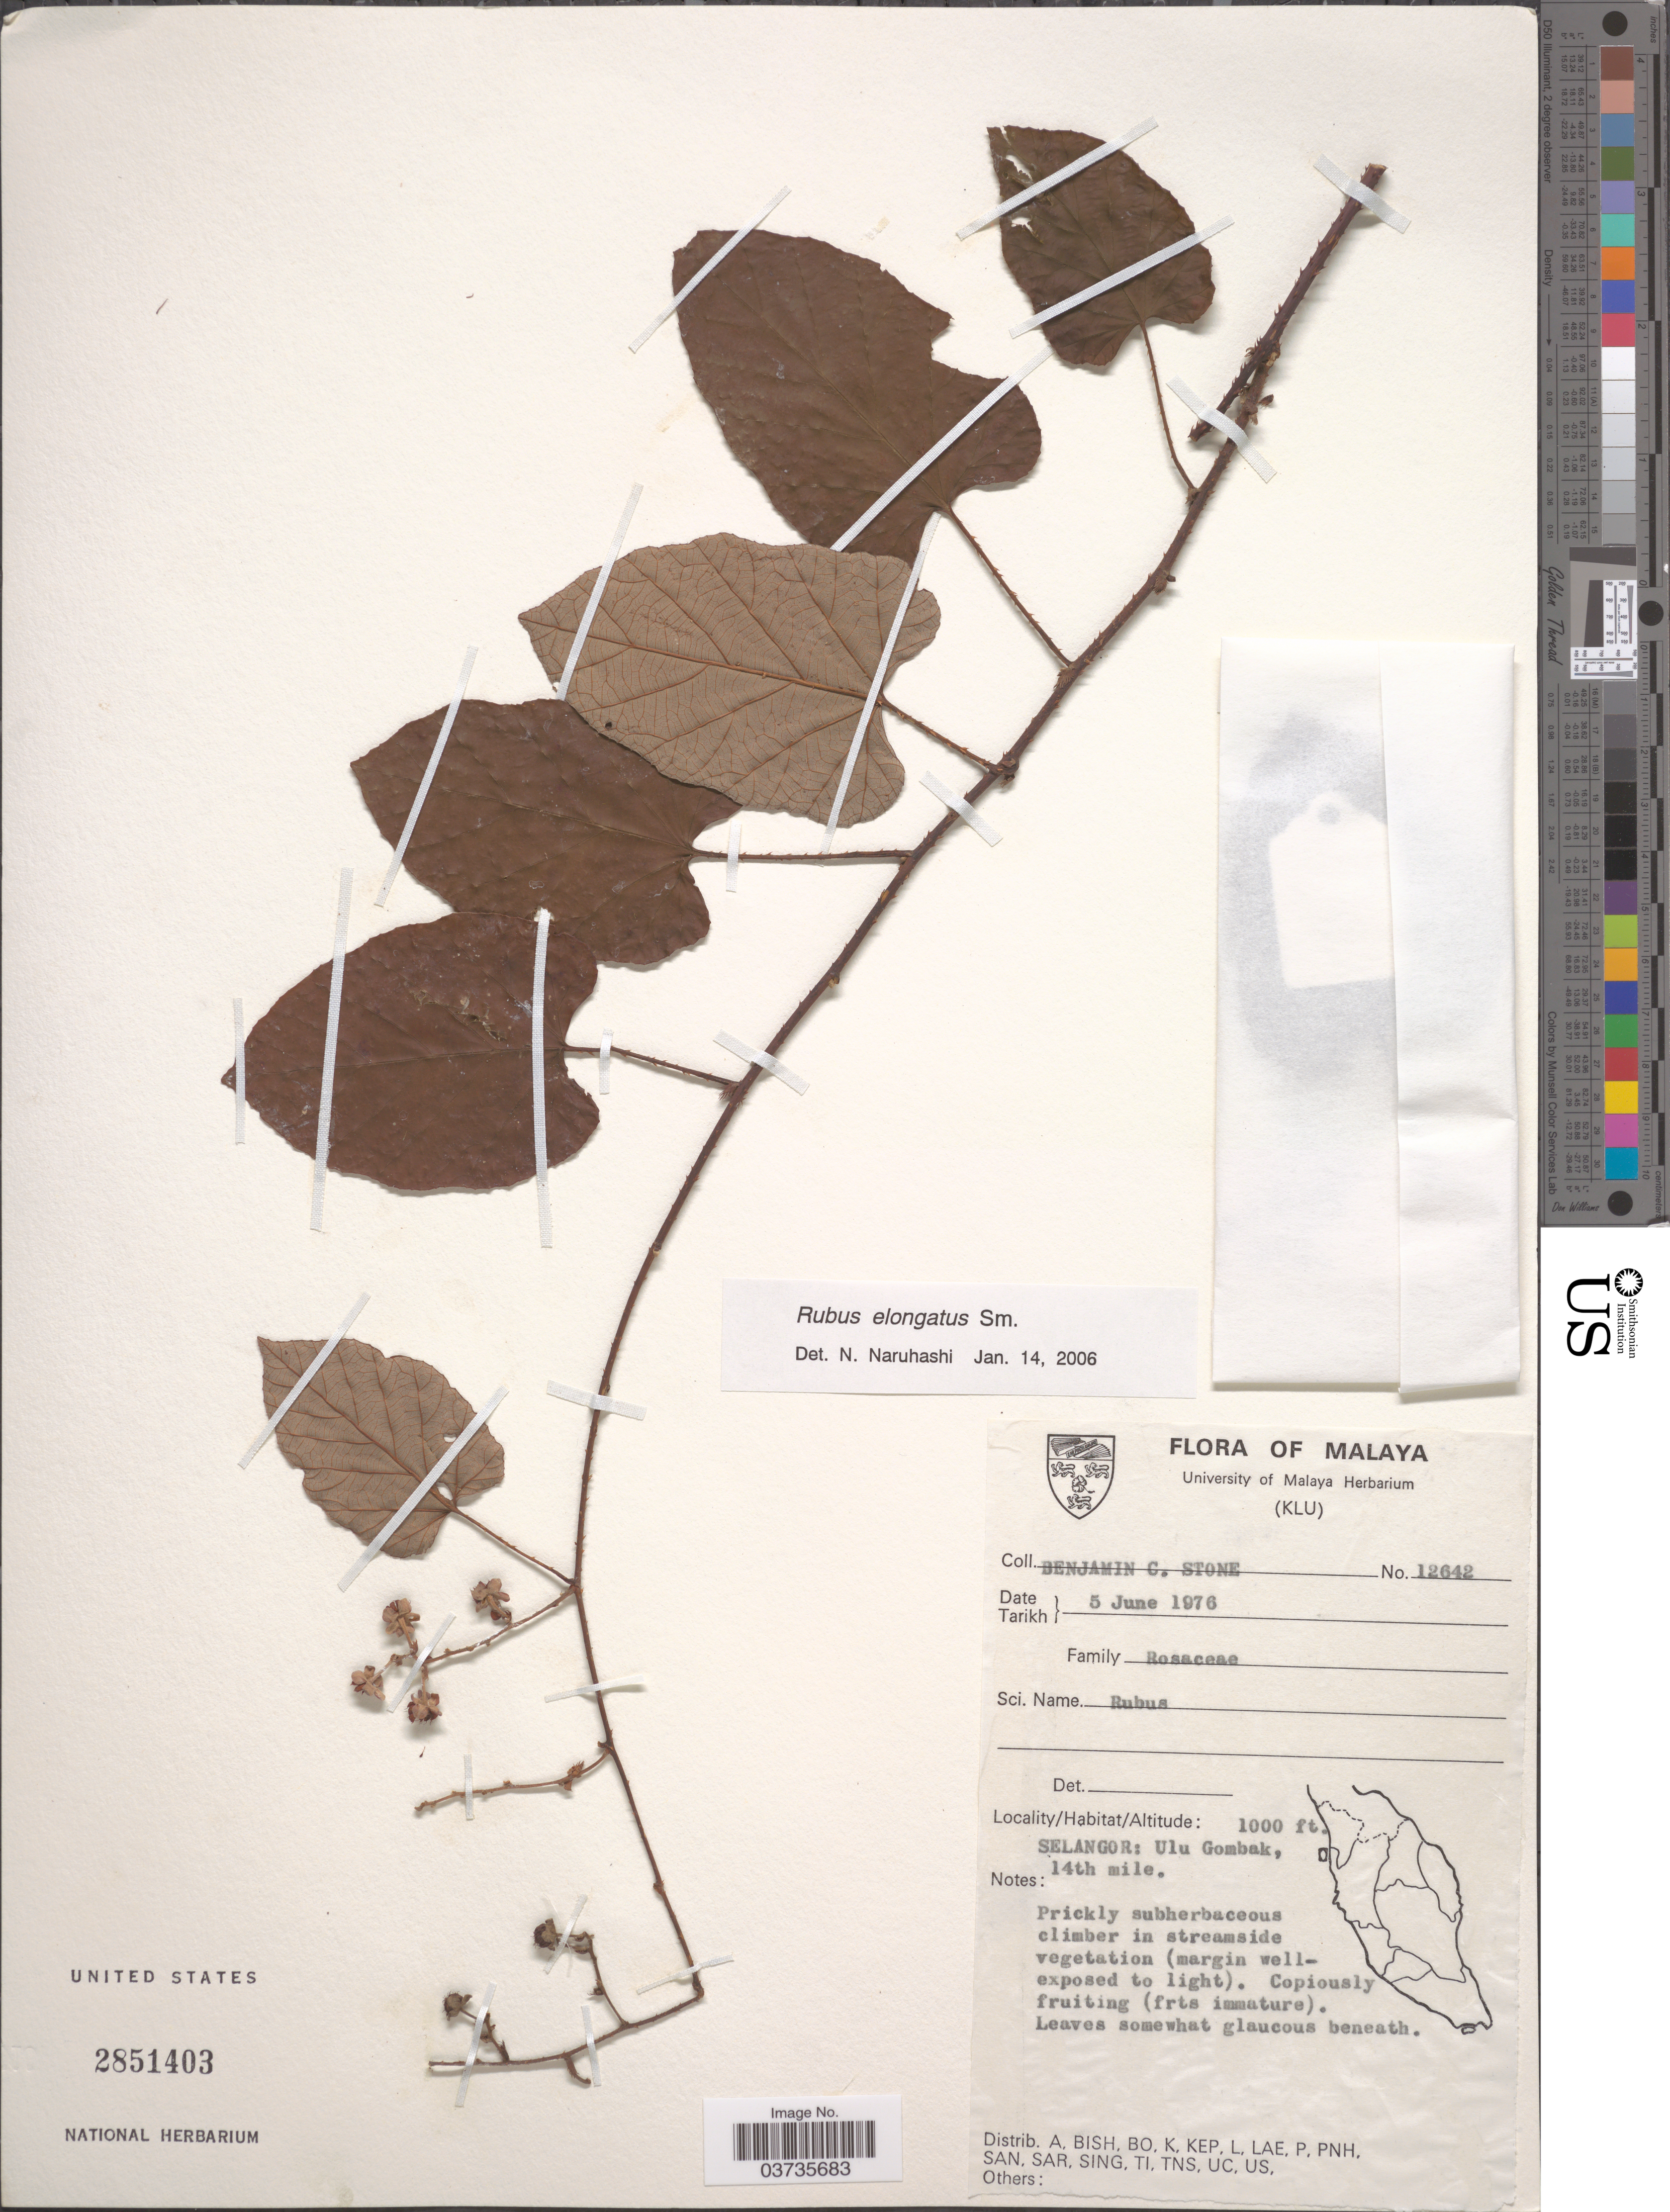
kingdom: Plantae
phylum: Tracheophyta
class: Magnoliopsida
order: Rosales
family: Rosaceae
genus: Rubus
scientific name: Rubus elongatus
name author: Sm.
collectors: B. C. Stone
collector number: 12642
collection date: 1976-06-05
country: Malaysia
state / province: Selangor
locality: Malaya. Ulu Gombak, 14th mile.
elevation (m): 305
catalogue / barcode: US 2851403